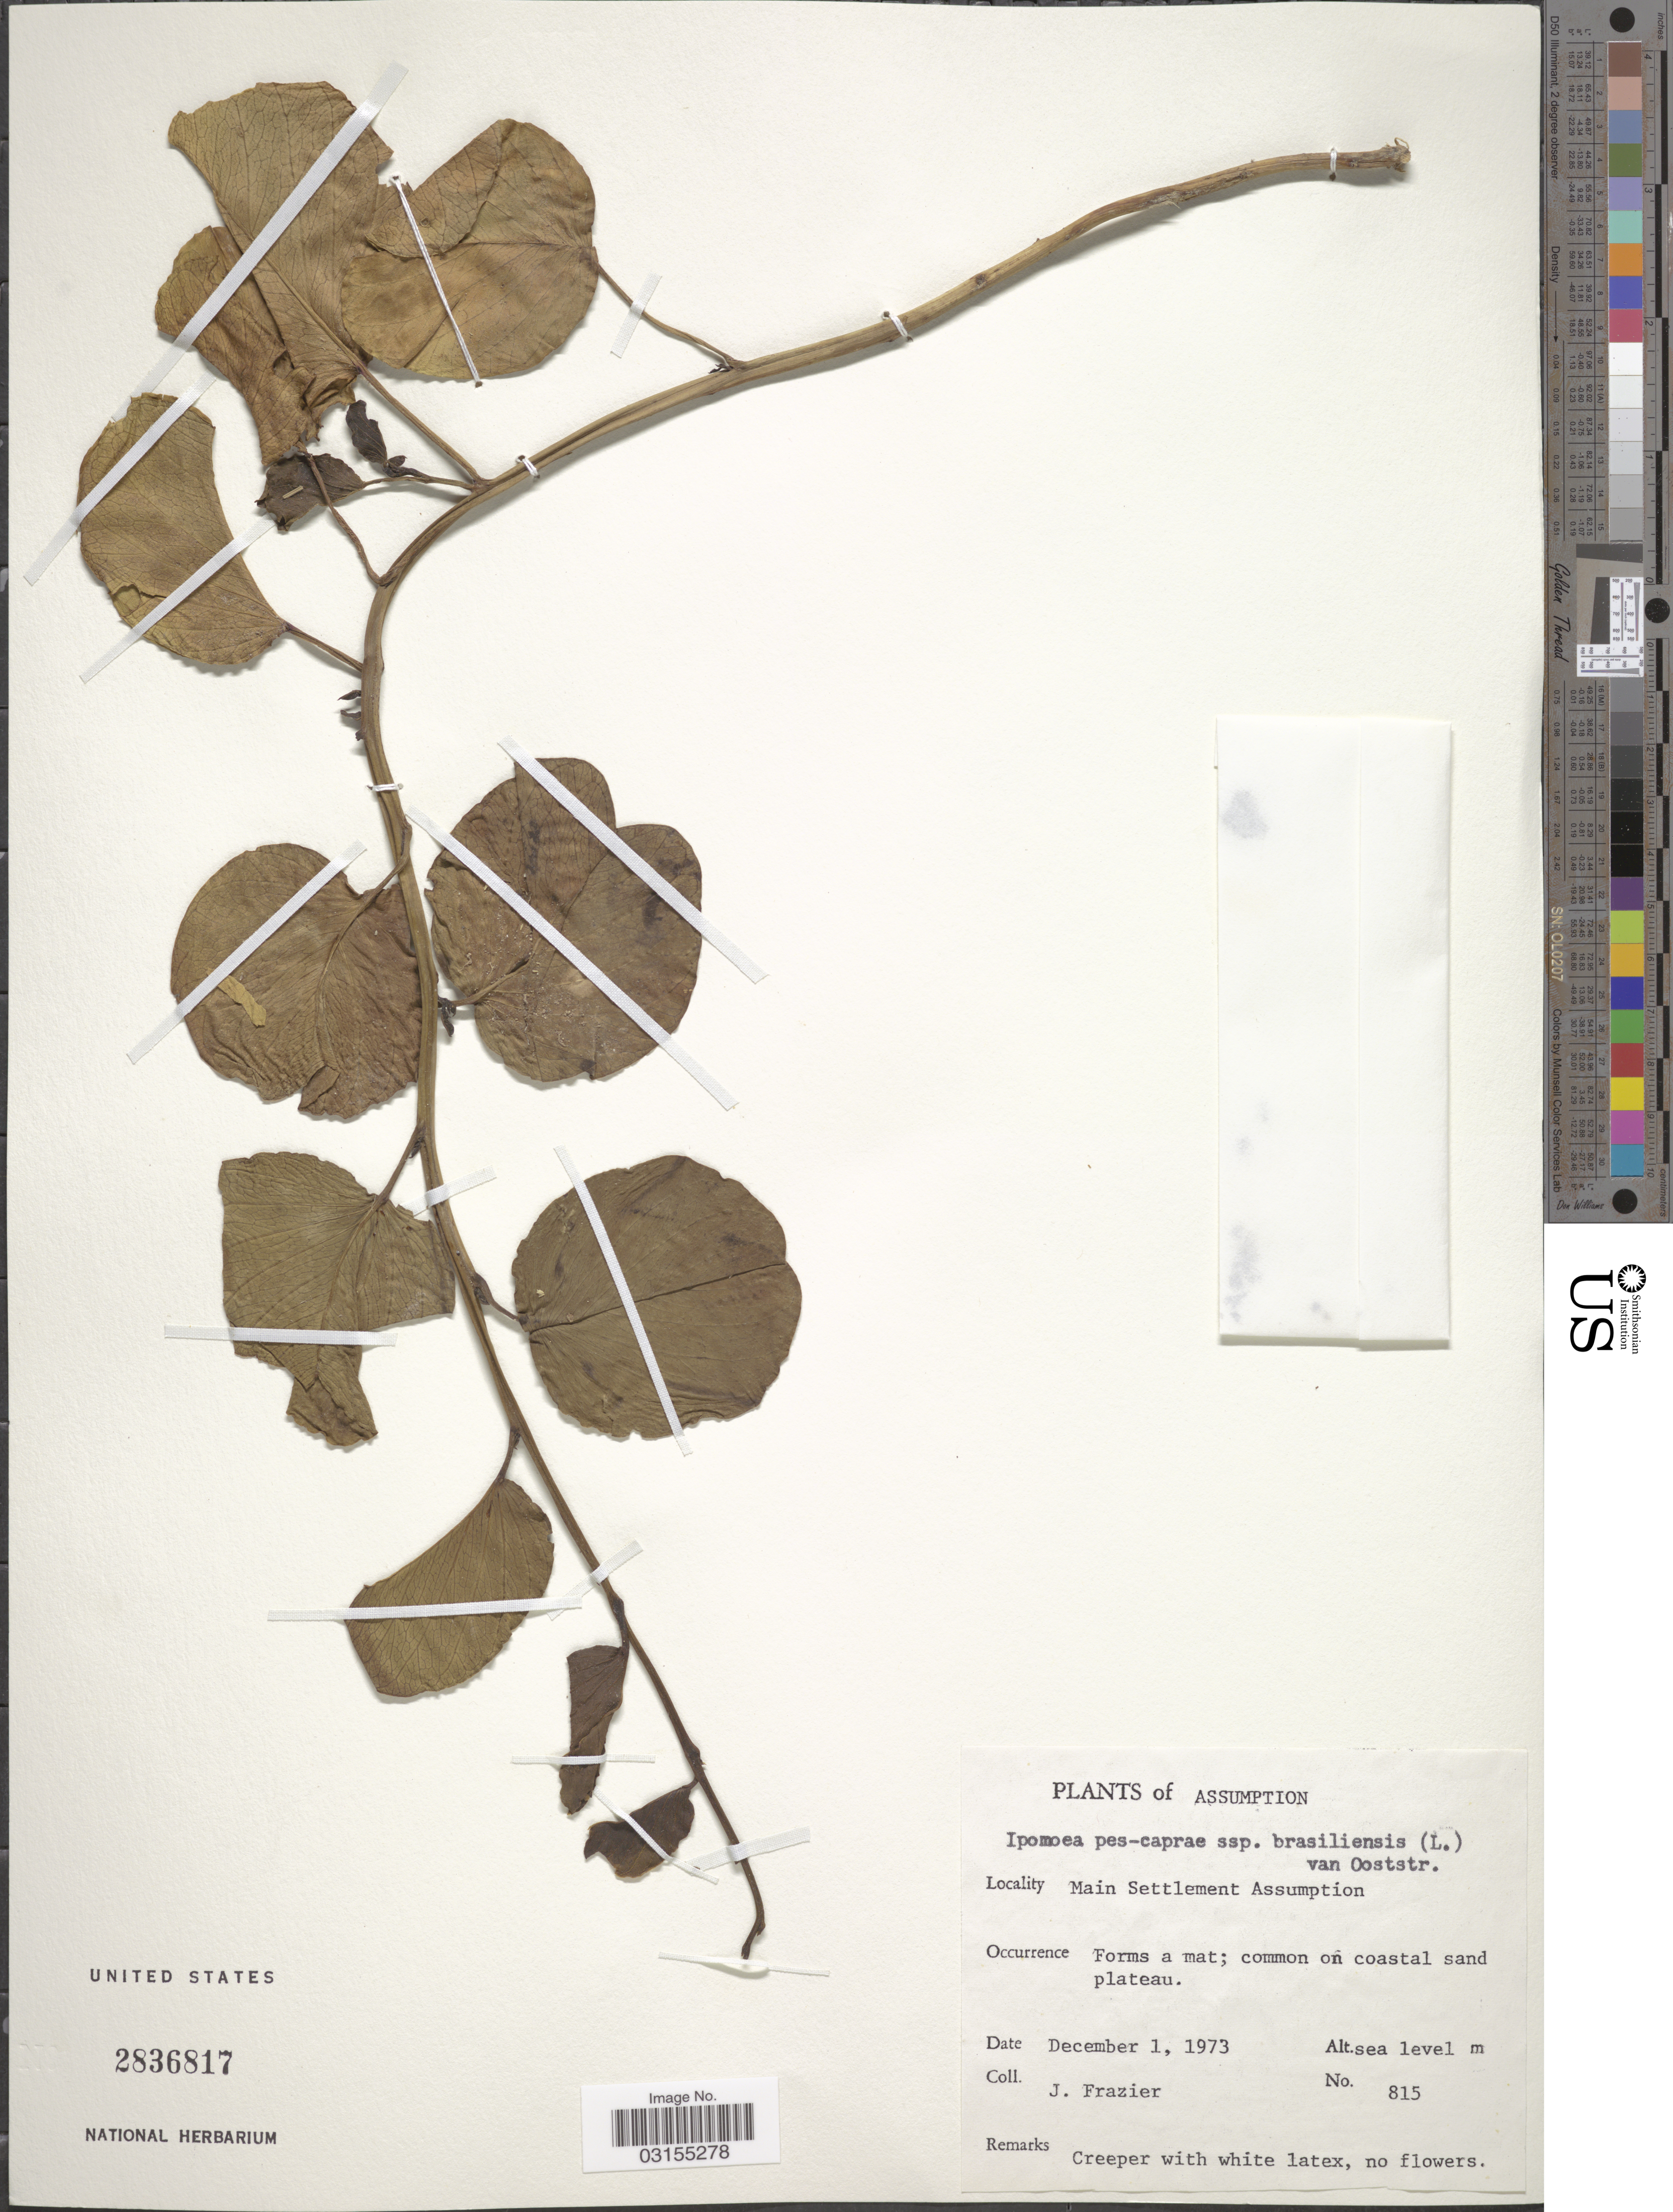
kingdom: Plantae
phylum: Tracheophyta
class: Magnoliopsida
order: Solanales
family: Convolvulaceae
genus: Ipomoea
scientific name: Ipomoea pes-caprae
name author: (L.) R. Br.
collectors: J. Frazier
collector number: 815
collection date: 1973-12-01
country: Seychelles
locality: Assumption. Main Settlement Assumption.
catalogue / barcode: US 2836817